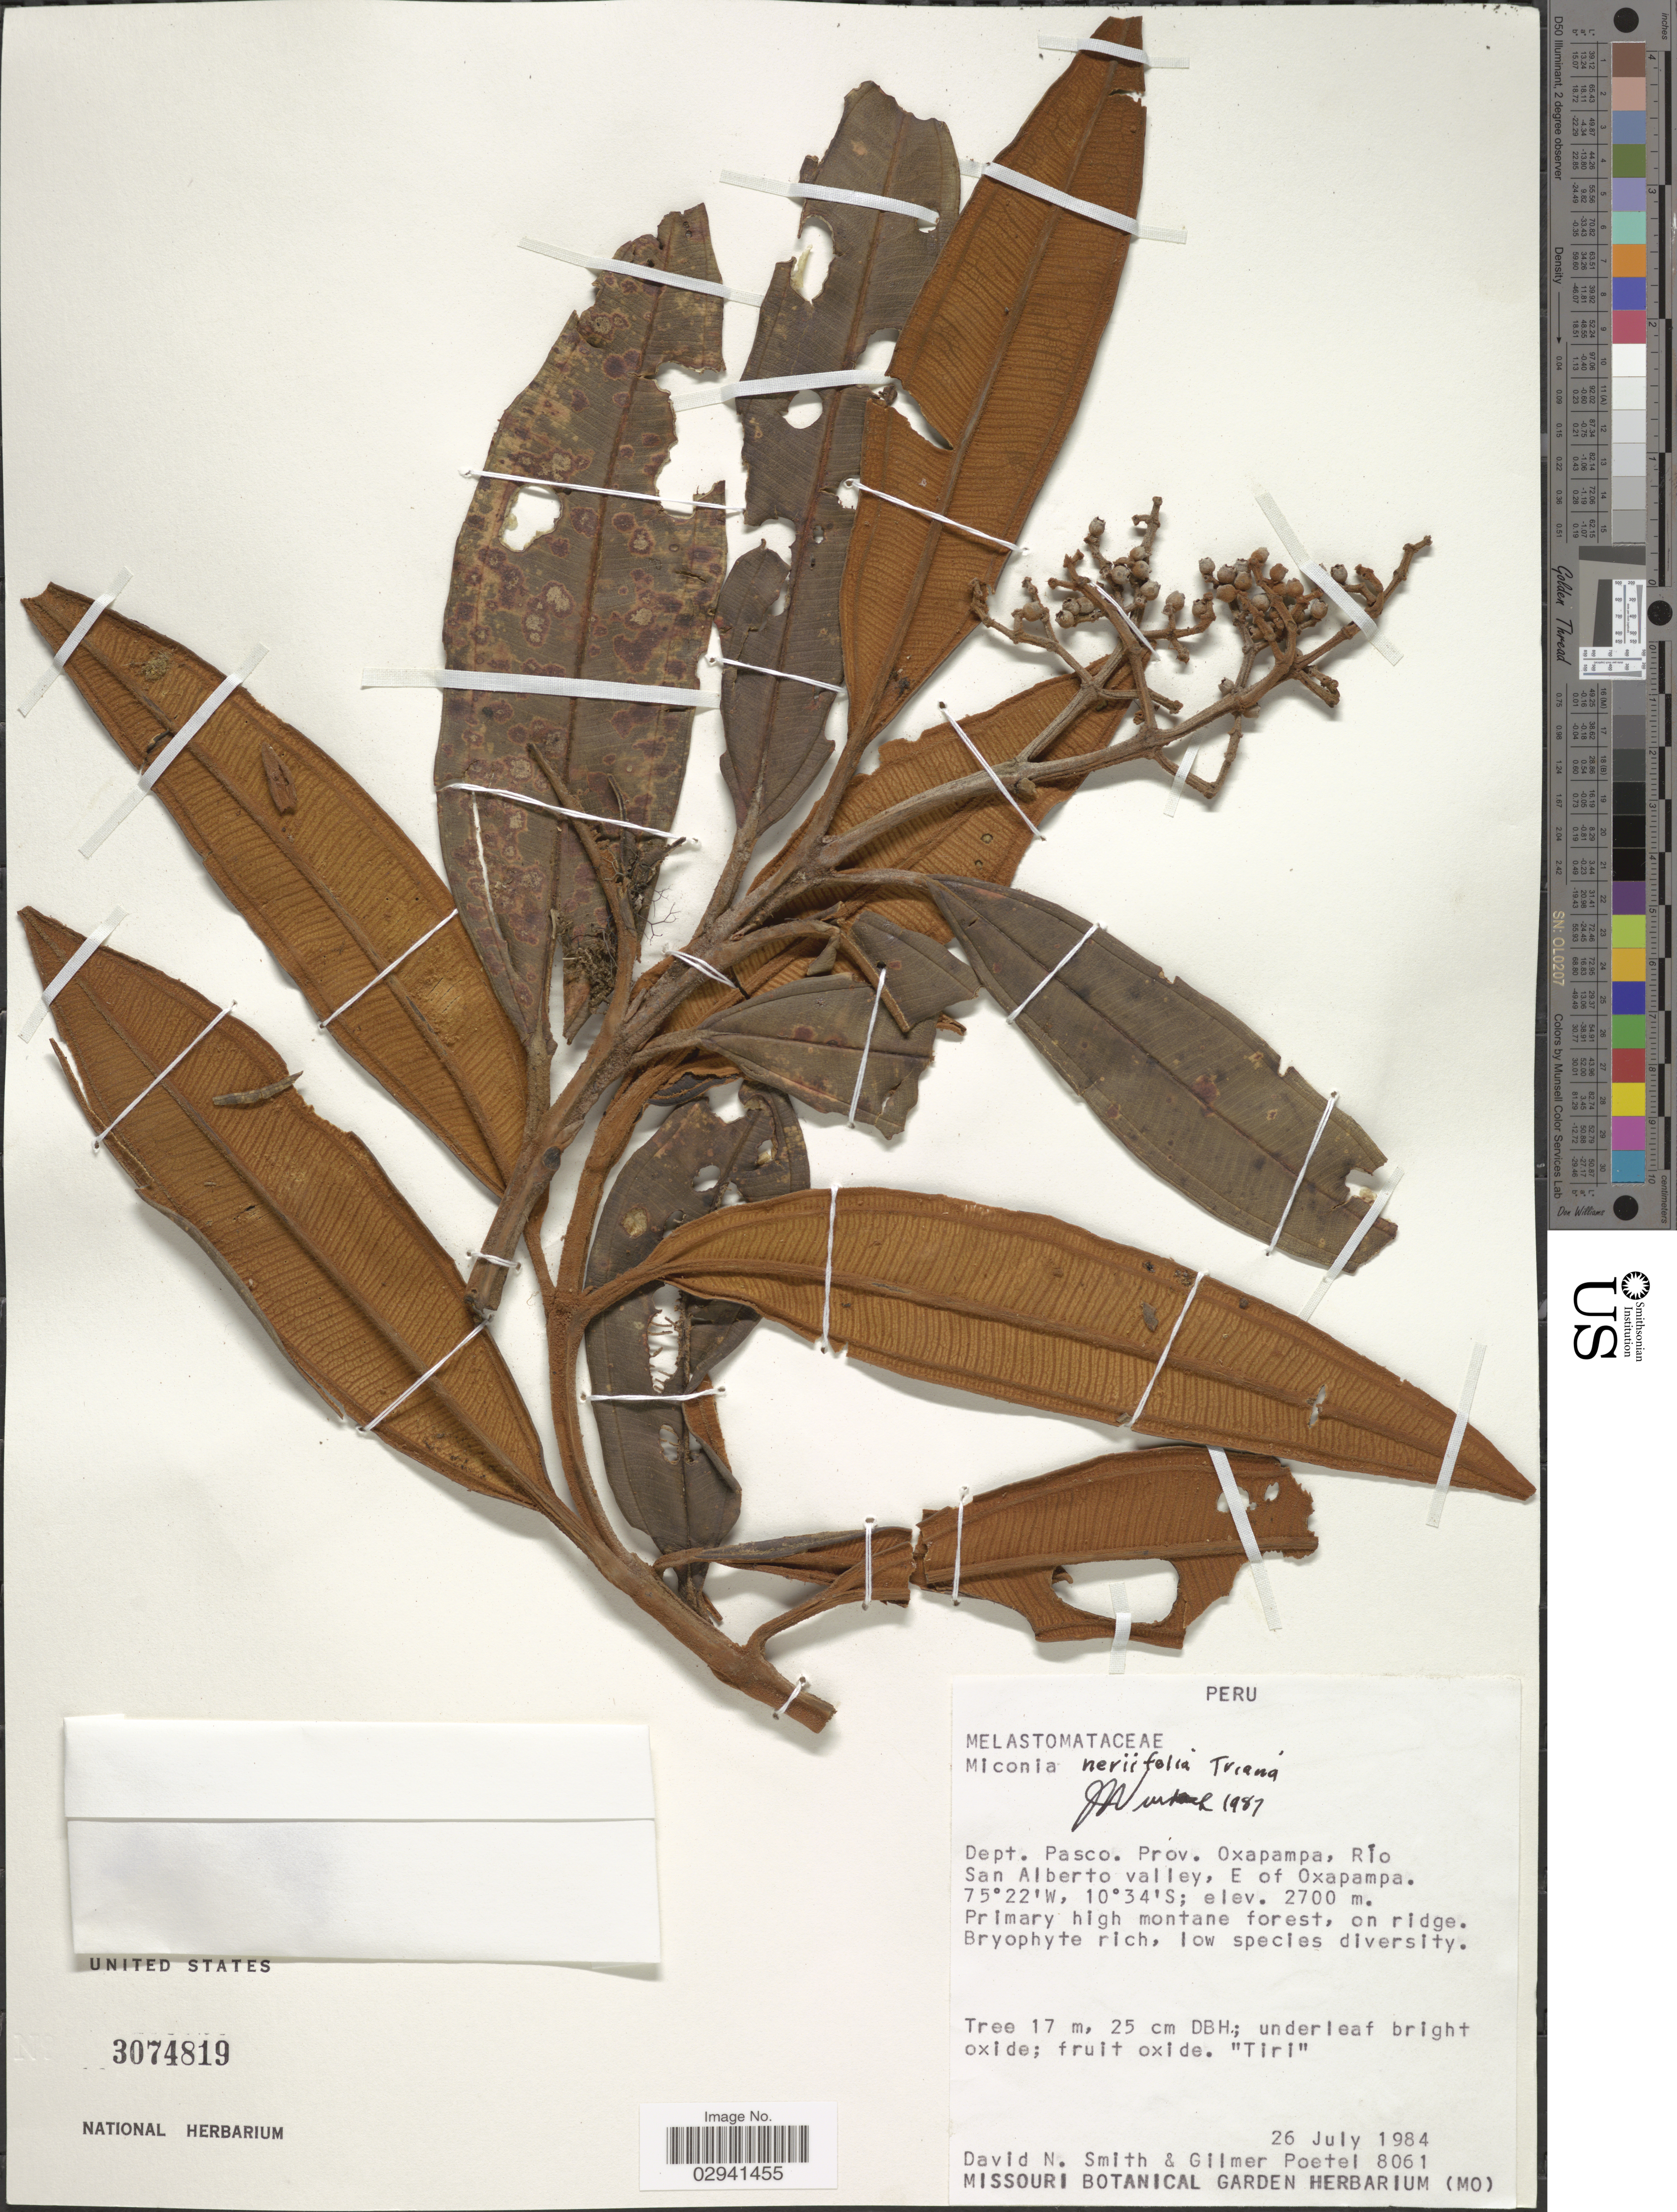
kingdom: Plantae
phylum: Tracheophyta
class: Magnoliopsida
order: Myrtales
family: Melastomataceae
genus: Miconia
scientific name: Miconia neriifolia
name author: Triana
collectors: D. Smith & G. Poetel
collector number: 8061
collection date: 1984-07-26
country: Peru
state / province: Pasco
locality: Dept. Pasco, Prov. Oxapampa, Río San Alberto valley, E of Oxapampa.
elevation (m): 2700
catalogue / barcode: US 3074819